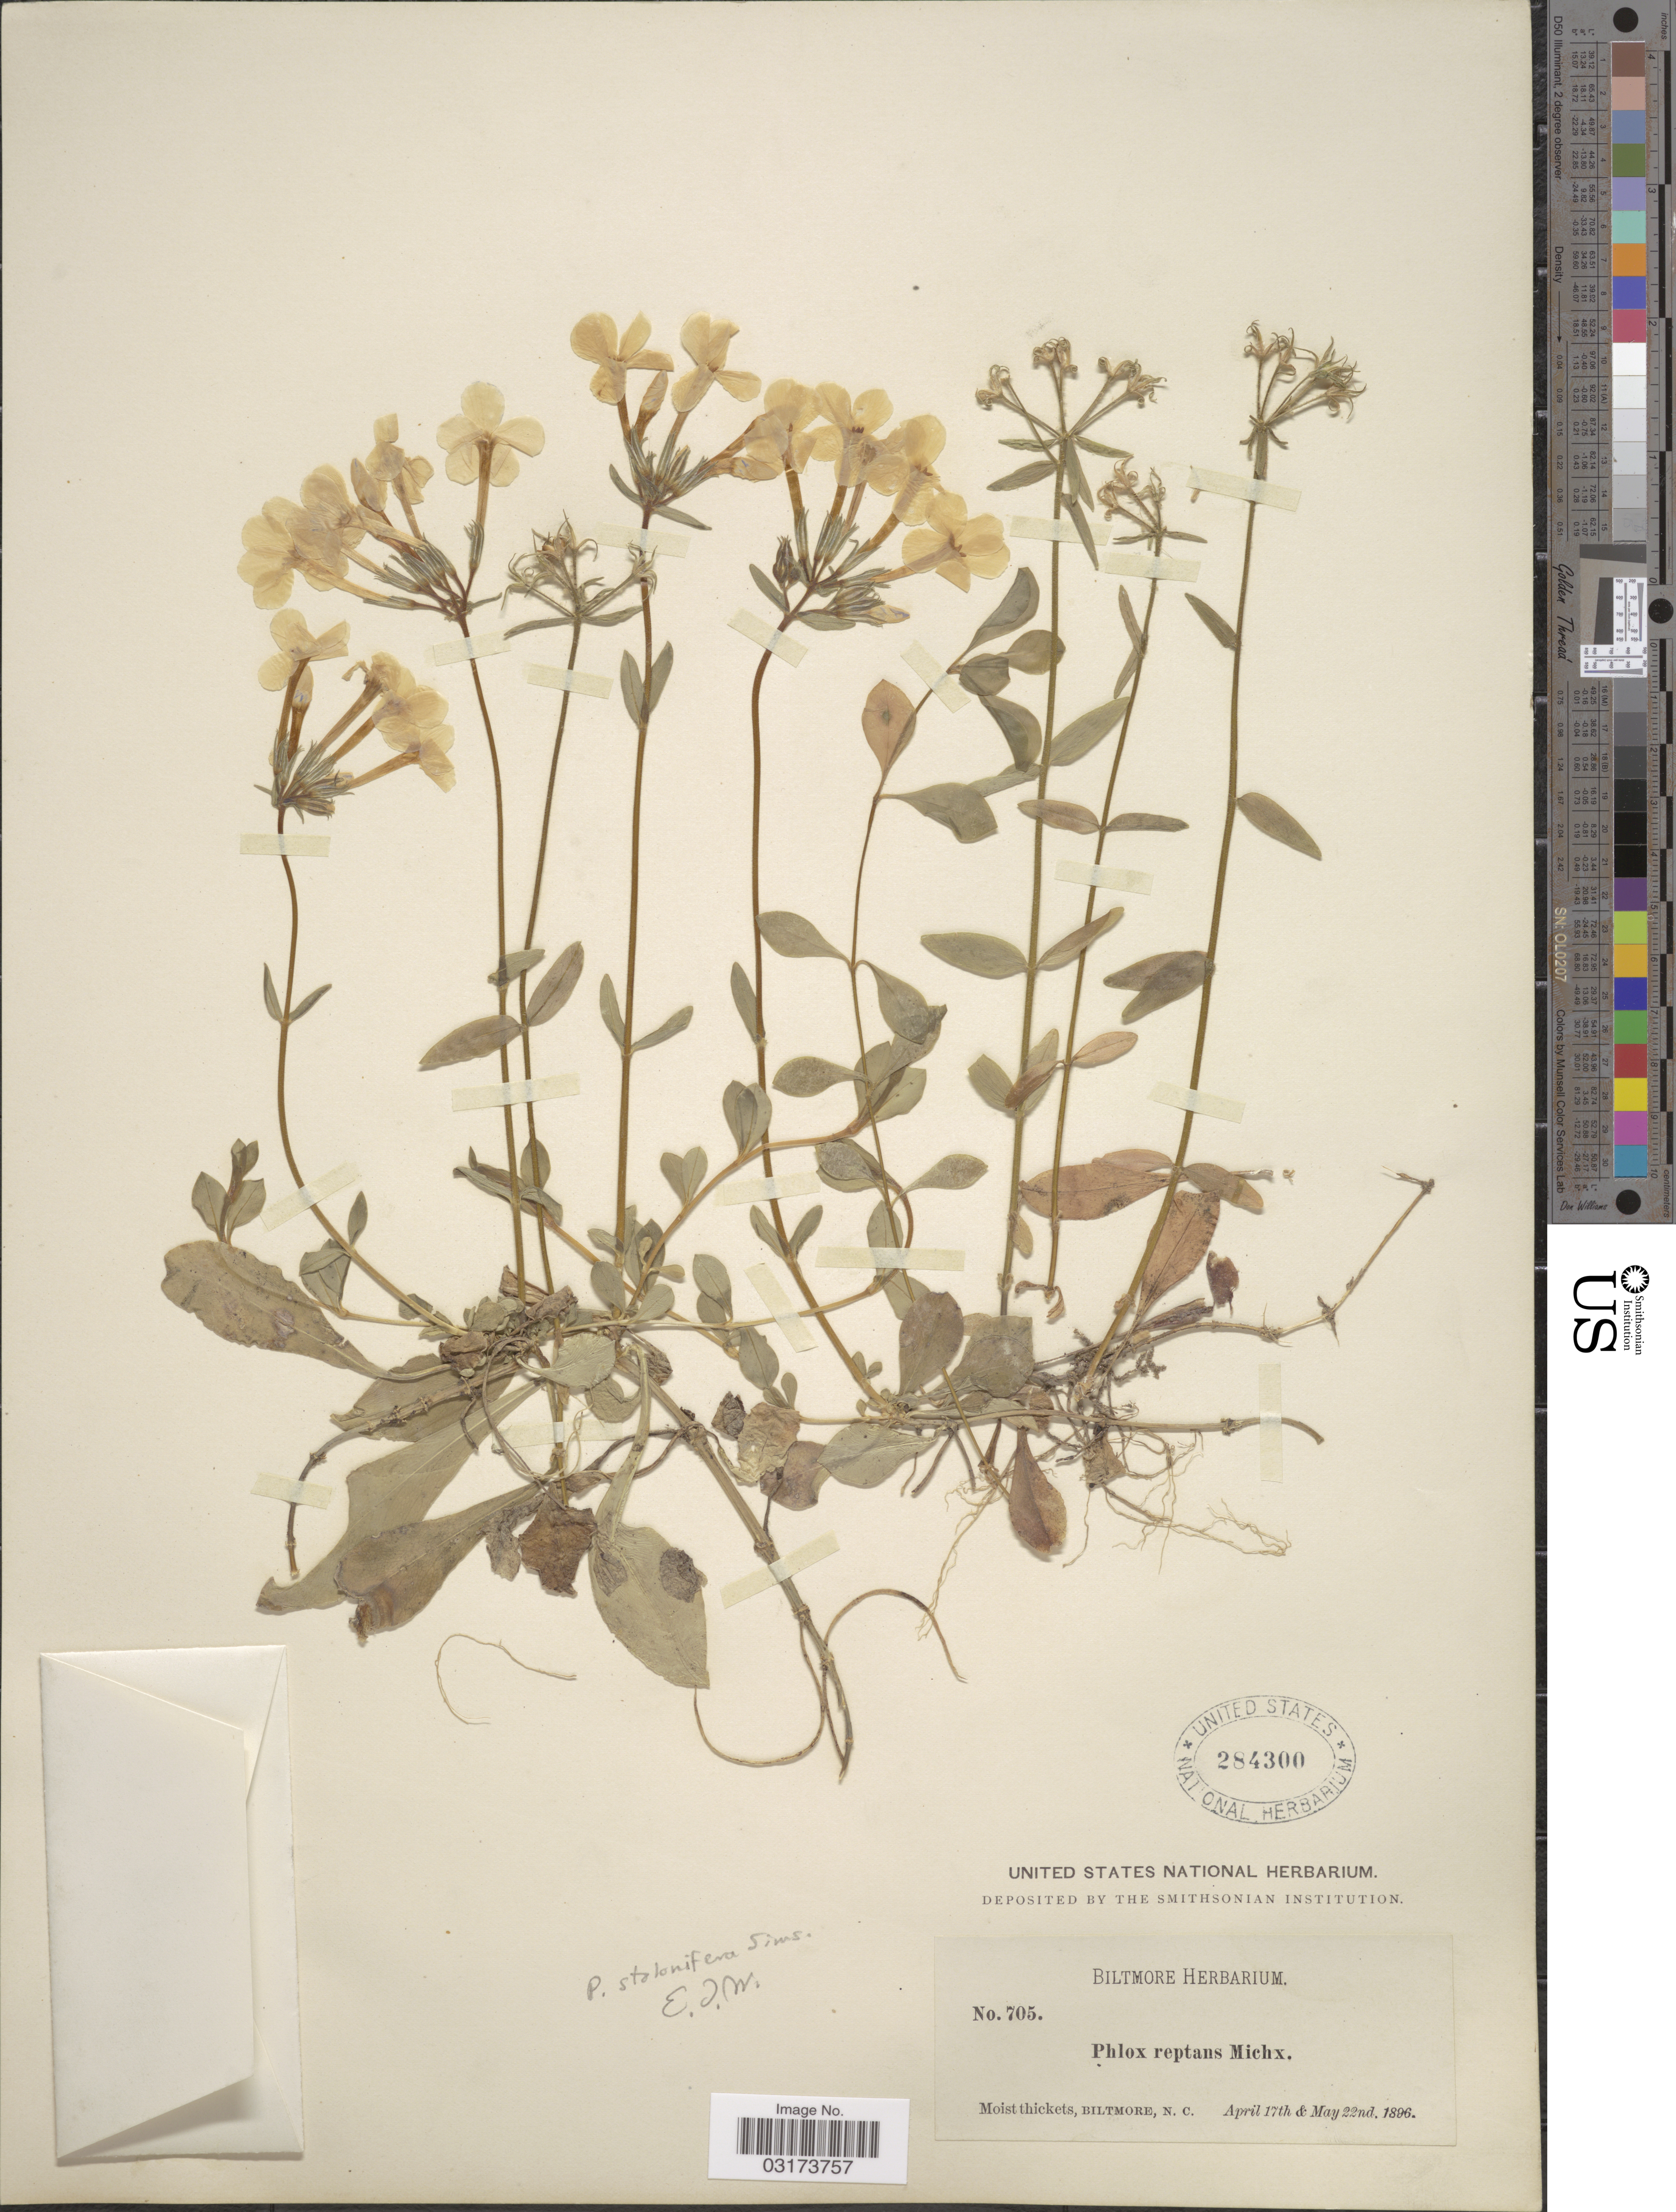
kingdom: Plantae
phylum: Tracheophyta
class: Magnoliopsida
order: Ericales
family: Polemoniaceae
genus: Phlox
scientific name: Phlox stolonifera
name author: Sims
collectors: ex herb. Biltmore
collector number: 705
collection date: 1896-04-17/1896-05-22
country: United States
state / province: North Carolina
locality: Biltmore.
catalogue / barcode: US 284300